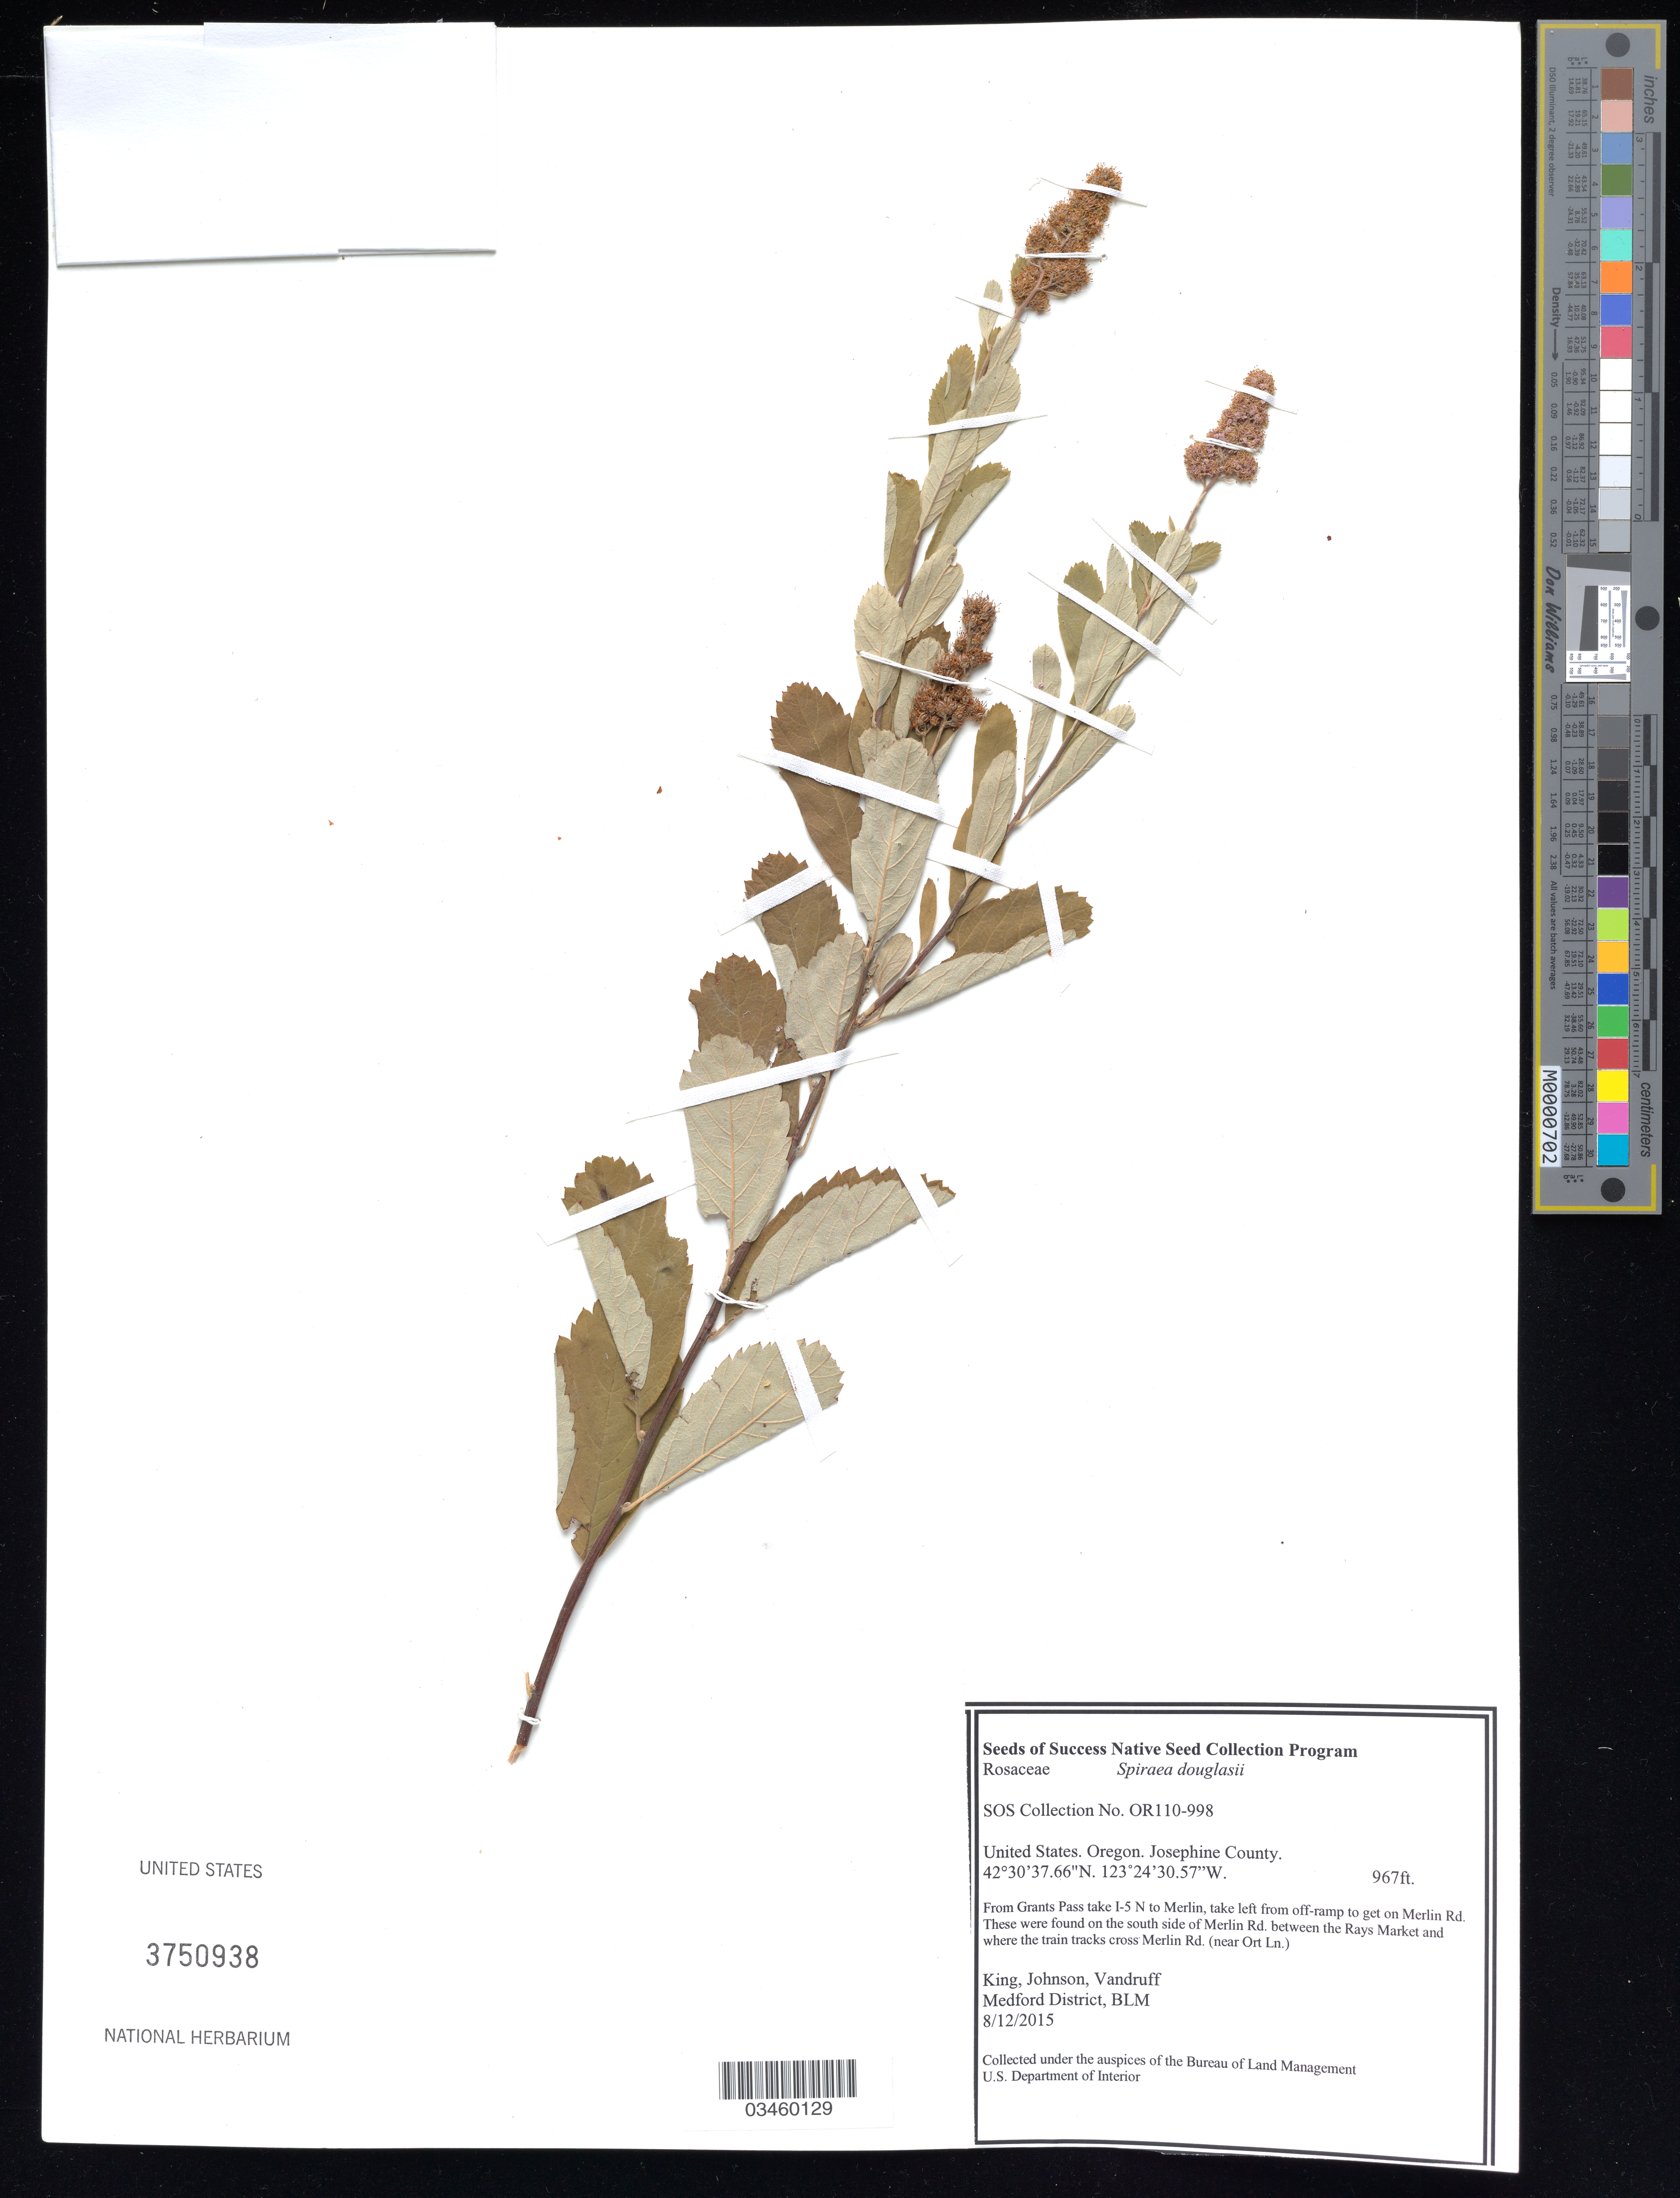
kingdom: Plantae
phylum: Tracheophyta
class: Magnoliopsida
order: Rosales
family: Rosaceae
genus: Spiraea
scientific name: Spiraea douglasii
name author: Hook.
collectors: King, --, -- Johnson & -. Vandruff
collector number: OR110-998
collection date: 2015-08-12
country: United States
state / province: Oregon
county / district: Josephine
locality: Merlin, Merlin Rd/Ort Ln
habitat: oak woodlands, white oak, madrone, poison oak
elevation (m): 295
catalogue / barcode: US 3750938